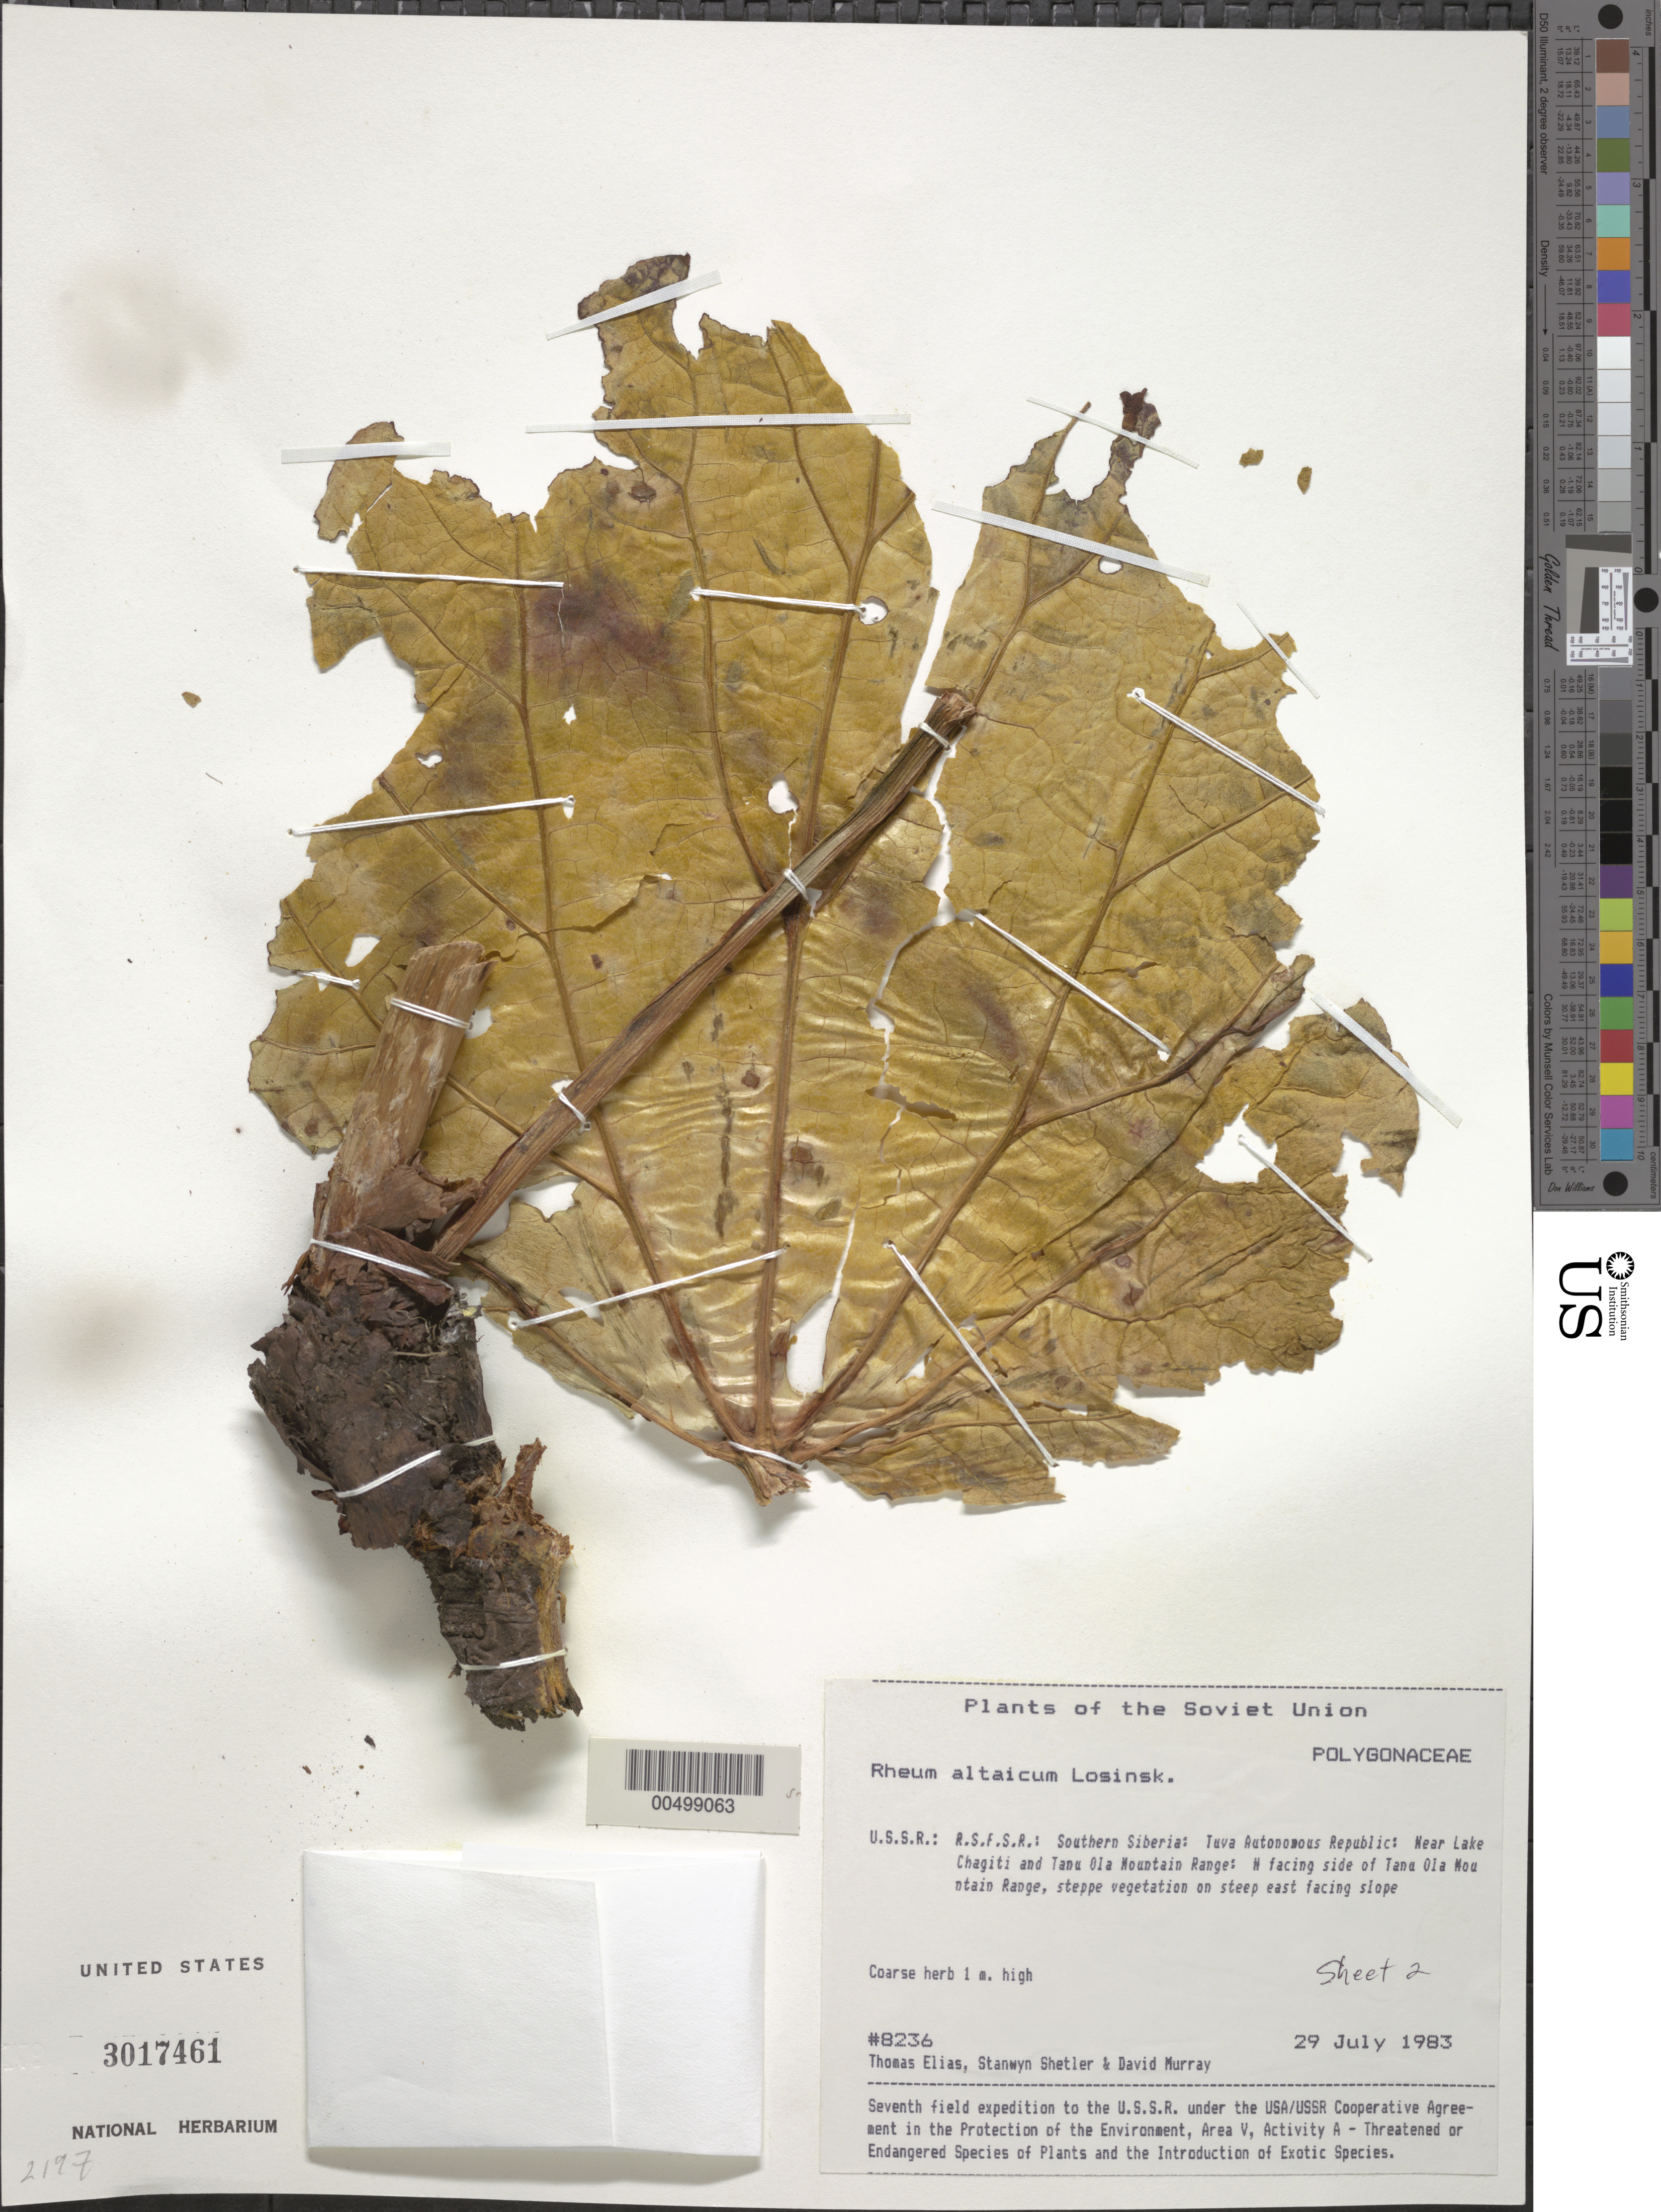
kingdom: Plantae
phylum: Tracheophyta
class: Magnoliopsida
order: Caryophyllales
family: Polygonaceae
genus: Rheum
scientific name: Rheum altaicum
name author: Losinsk.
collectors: T. Elias, S. Shetler & D. F. Murray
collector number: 8236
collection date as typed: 29 Jul 1983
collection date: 1983-07-29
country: Russian Federation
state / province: Tuva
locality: Near Lake Chagitai and N-facing side of Tannu-Ola Mountain Range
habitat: steppe vegetation on steep east-facing slope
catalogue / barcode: US 3017461